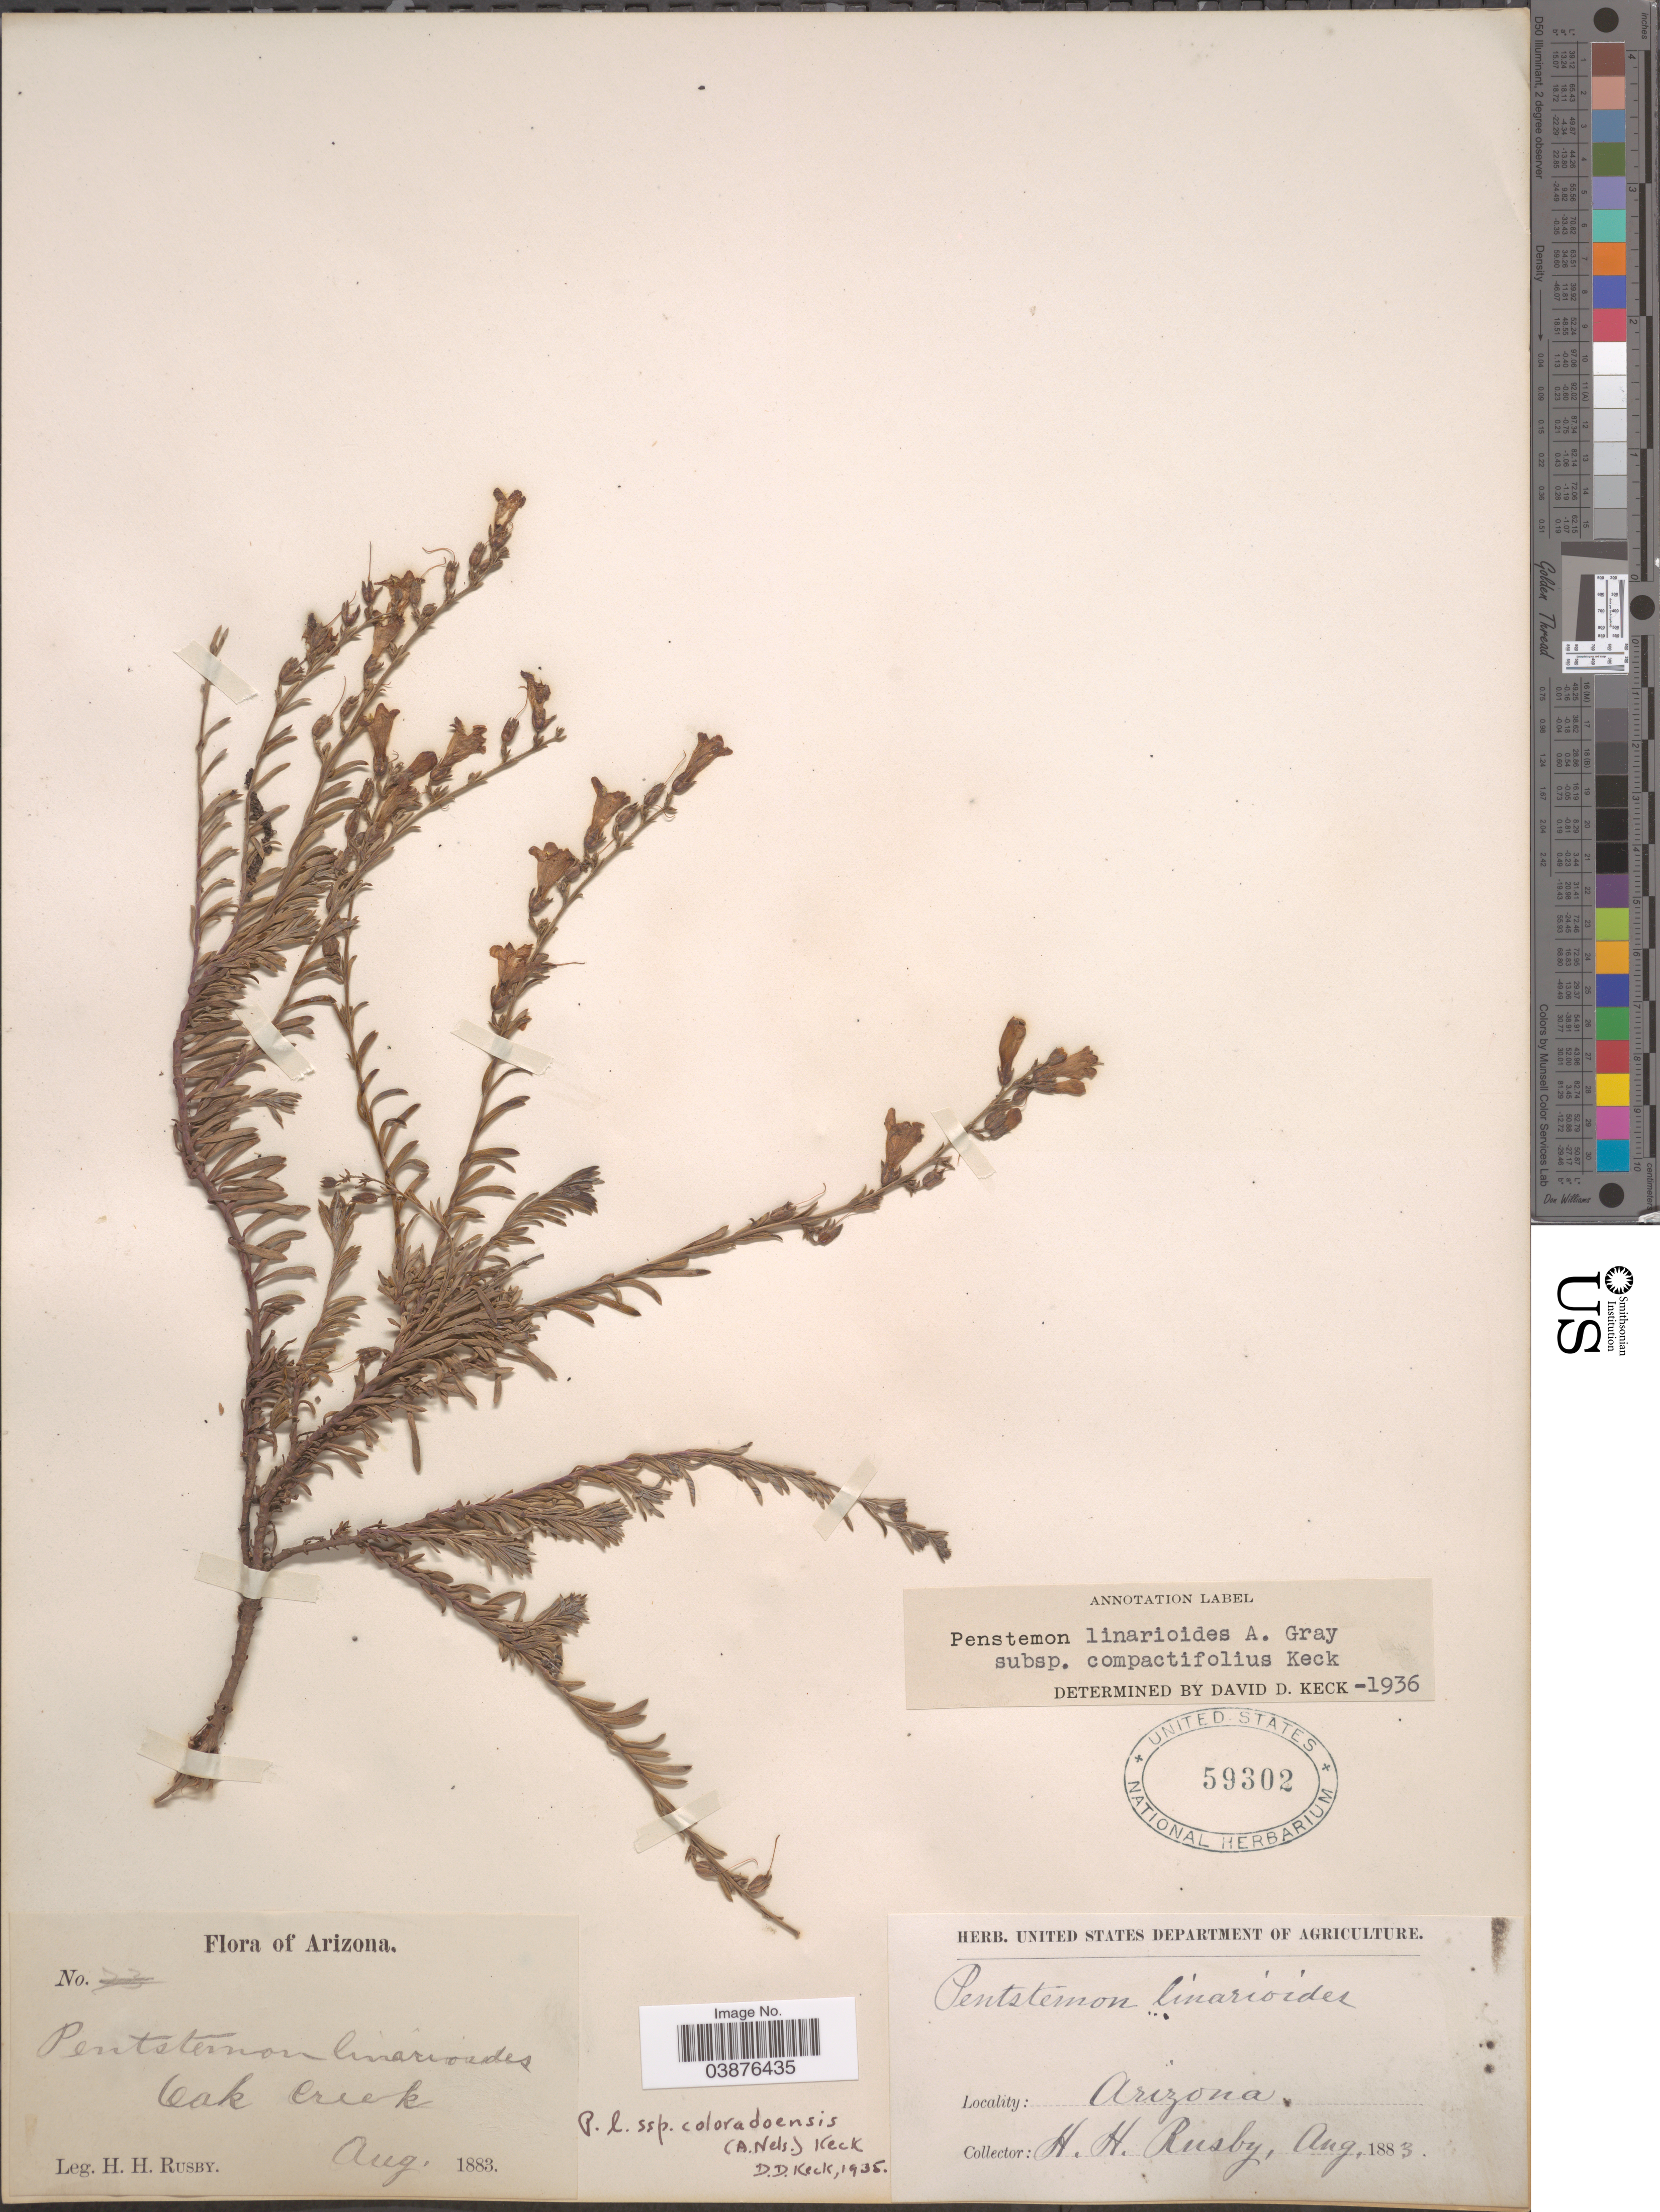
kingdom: Plantae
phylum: Tracheophyta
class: Magnoliopsida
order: Lamiales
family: Plantaginaceae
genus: Penstemon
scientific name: Penstemon linarioides var. viridis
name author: D.D. Keck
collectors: H. H. Rusby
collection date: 1883-08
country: United States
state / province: Arizona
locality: Oak Creek.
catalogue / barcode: US 59302